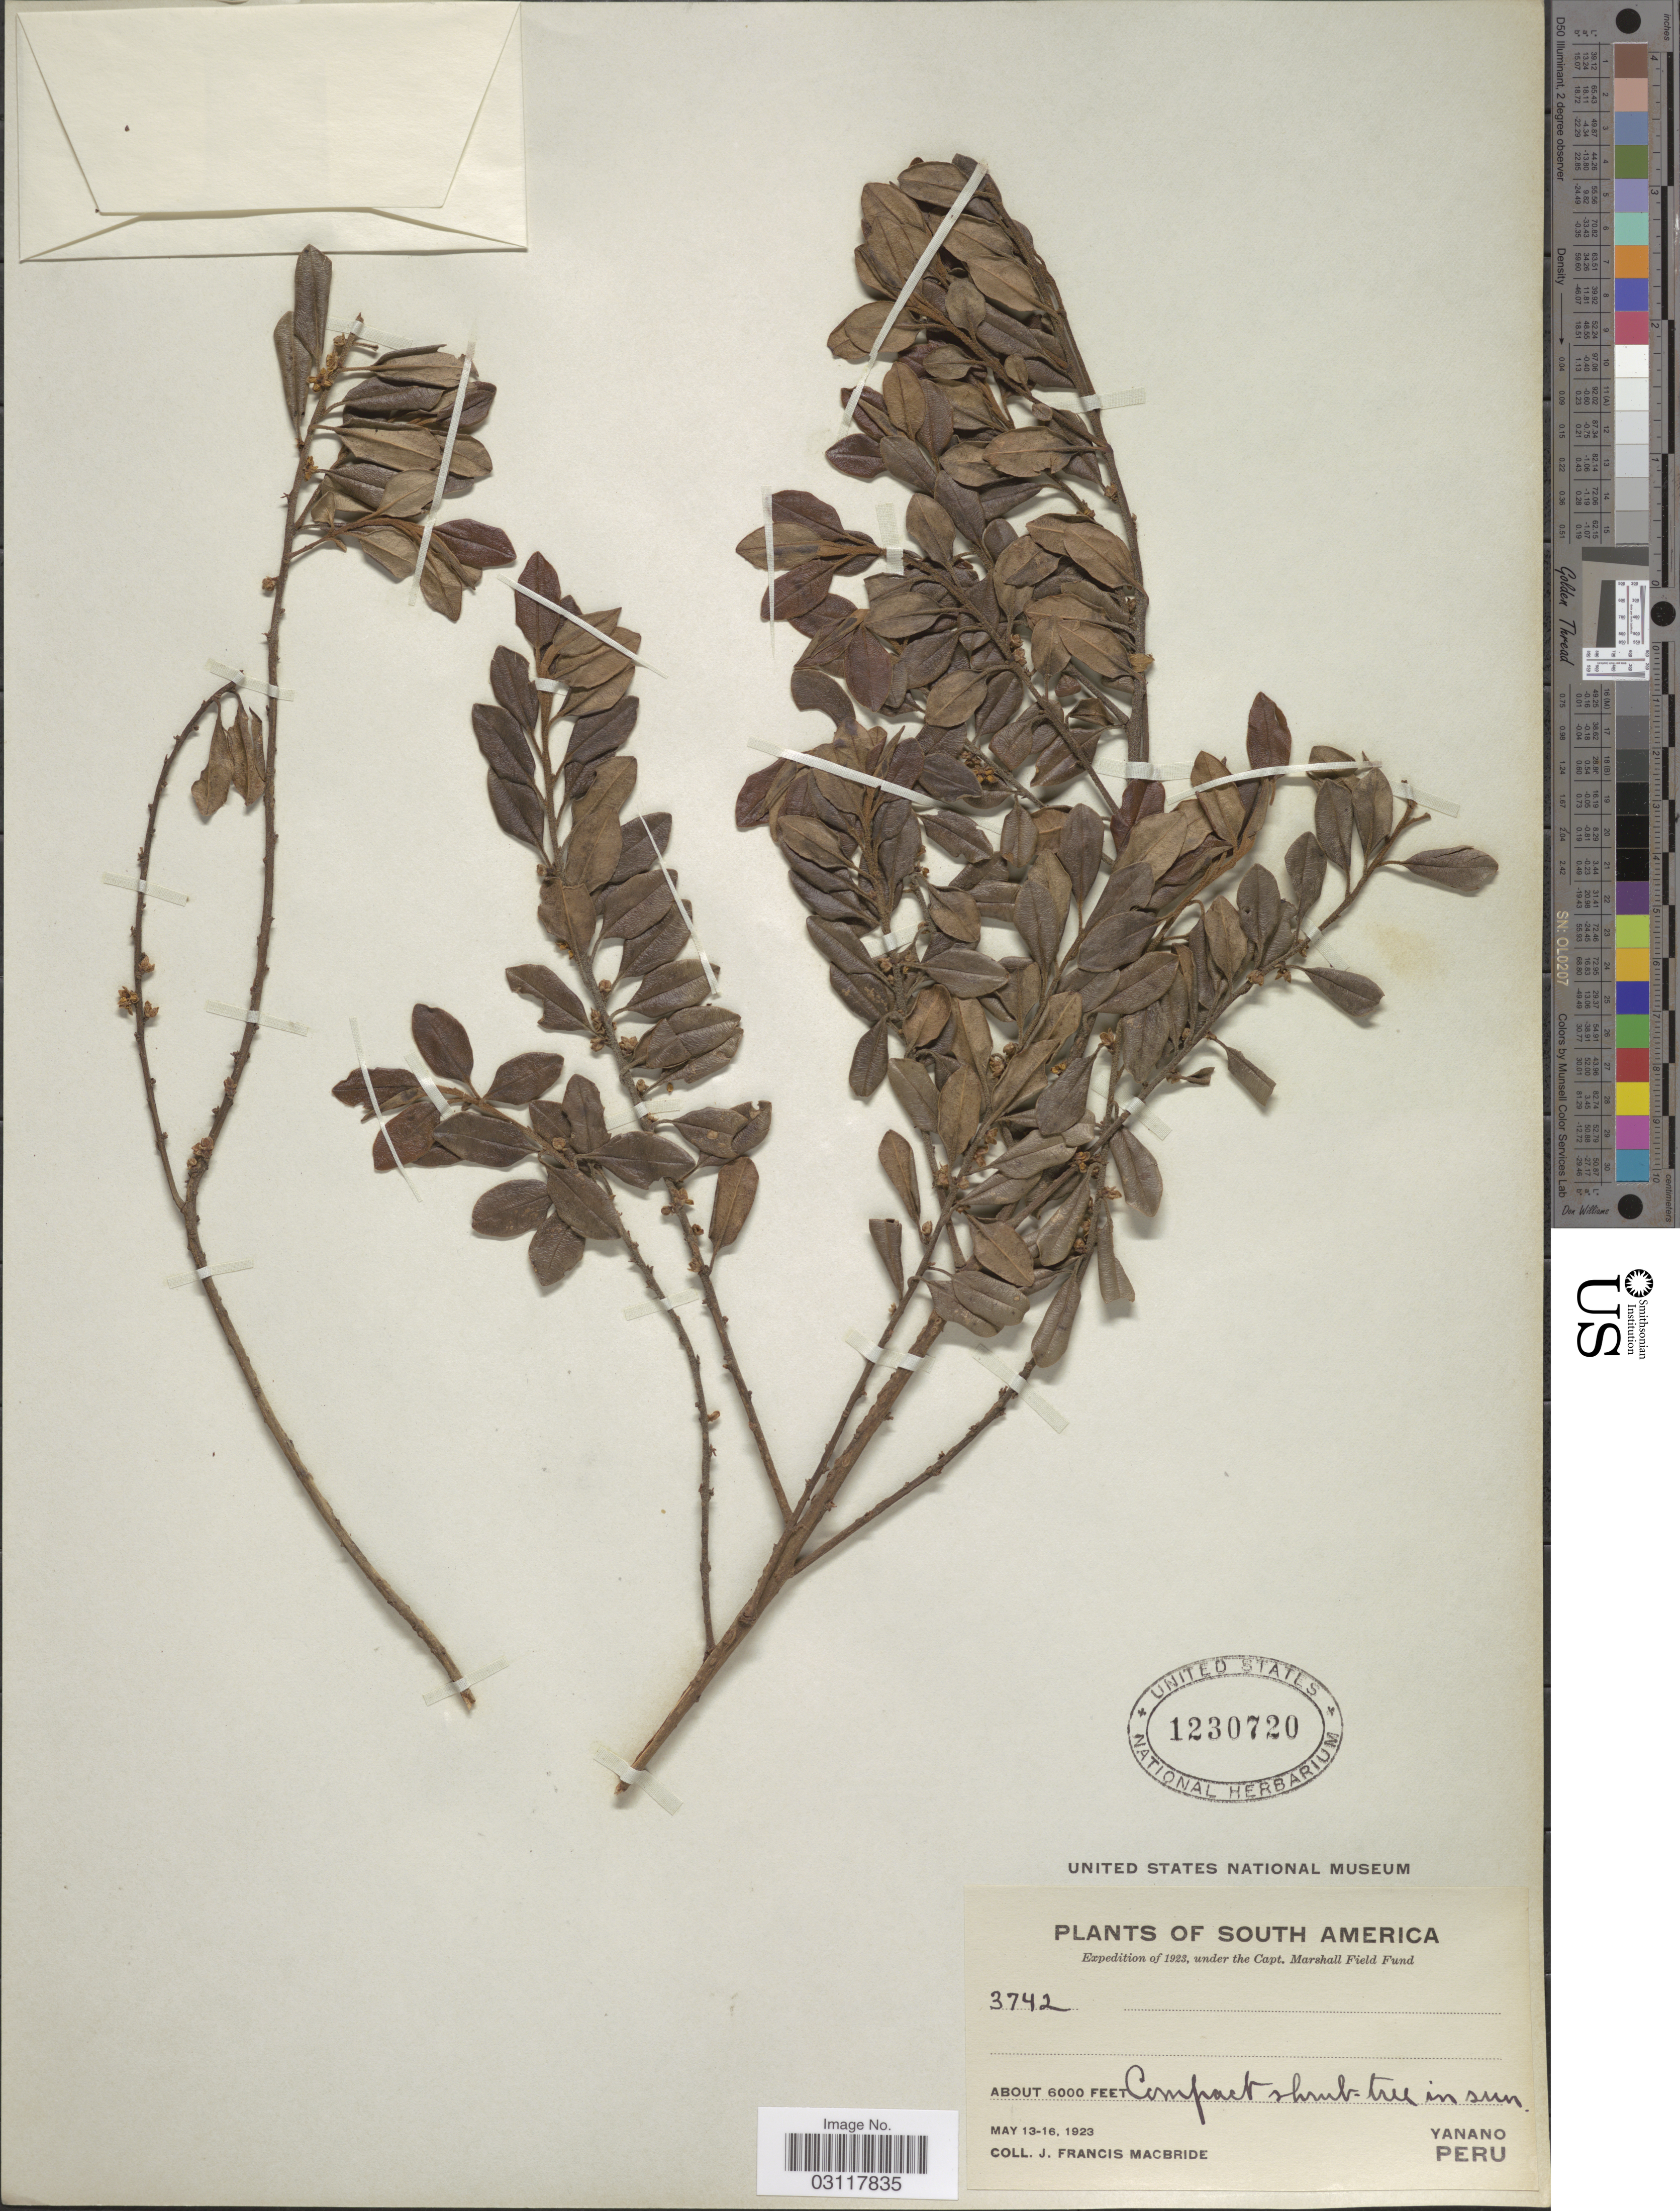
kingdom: Plantae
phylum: Tracheophyta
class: Magnoliopsida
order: Ericales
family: Primulaceae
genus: Rapanea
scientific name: Rapanea dependens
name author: (Ruiz & Pav.) Mez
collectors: J. F. Macbride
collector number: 3742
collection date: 1923-05-13/1923-05-16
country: Peru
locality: Yanano.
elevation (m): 1829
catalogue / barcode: US 1230720